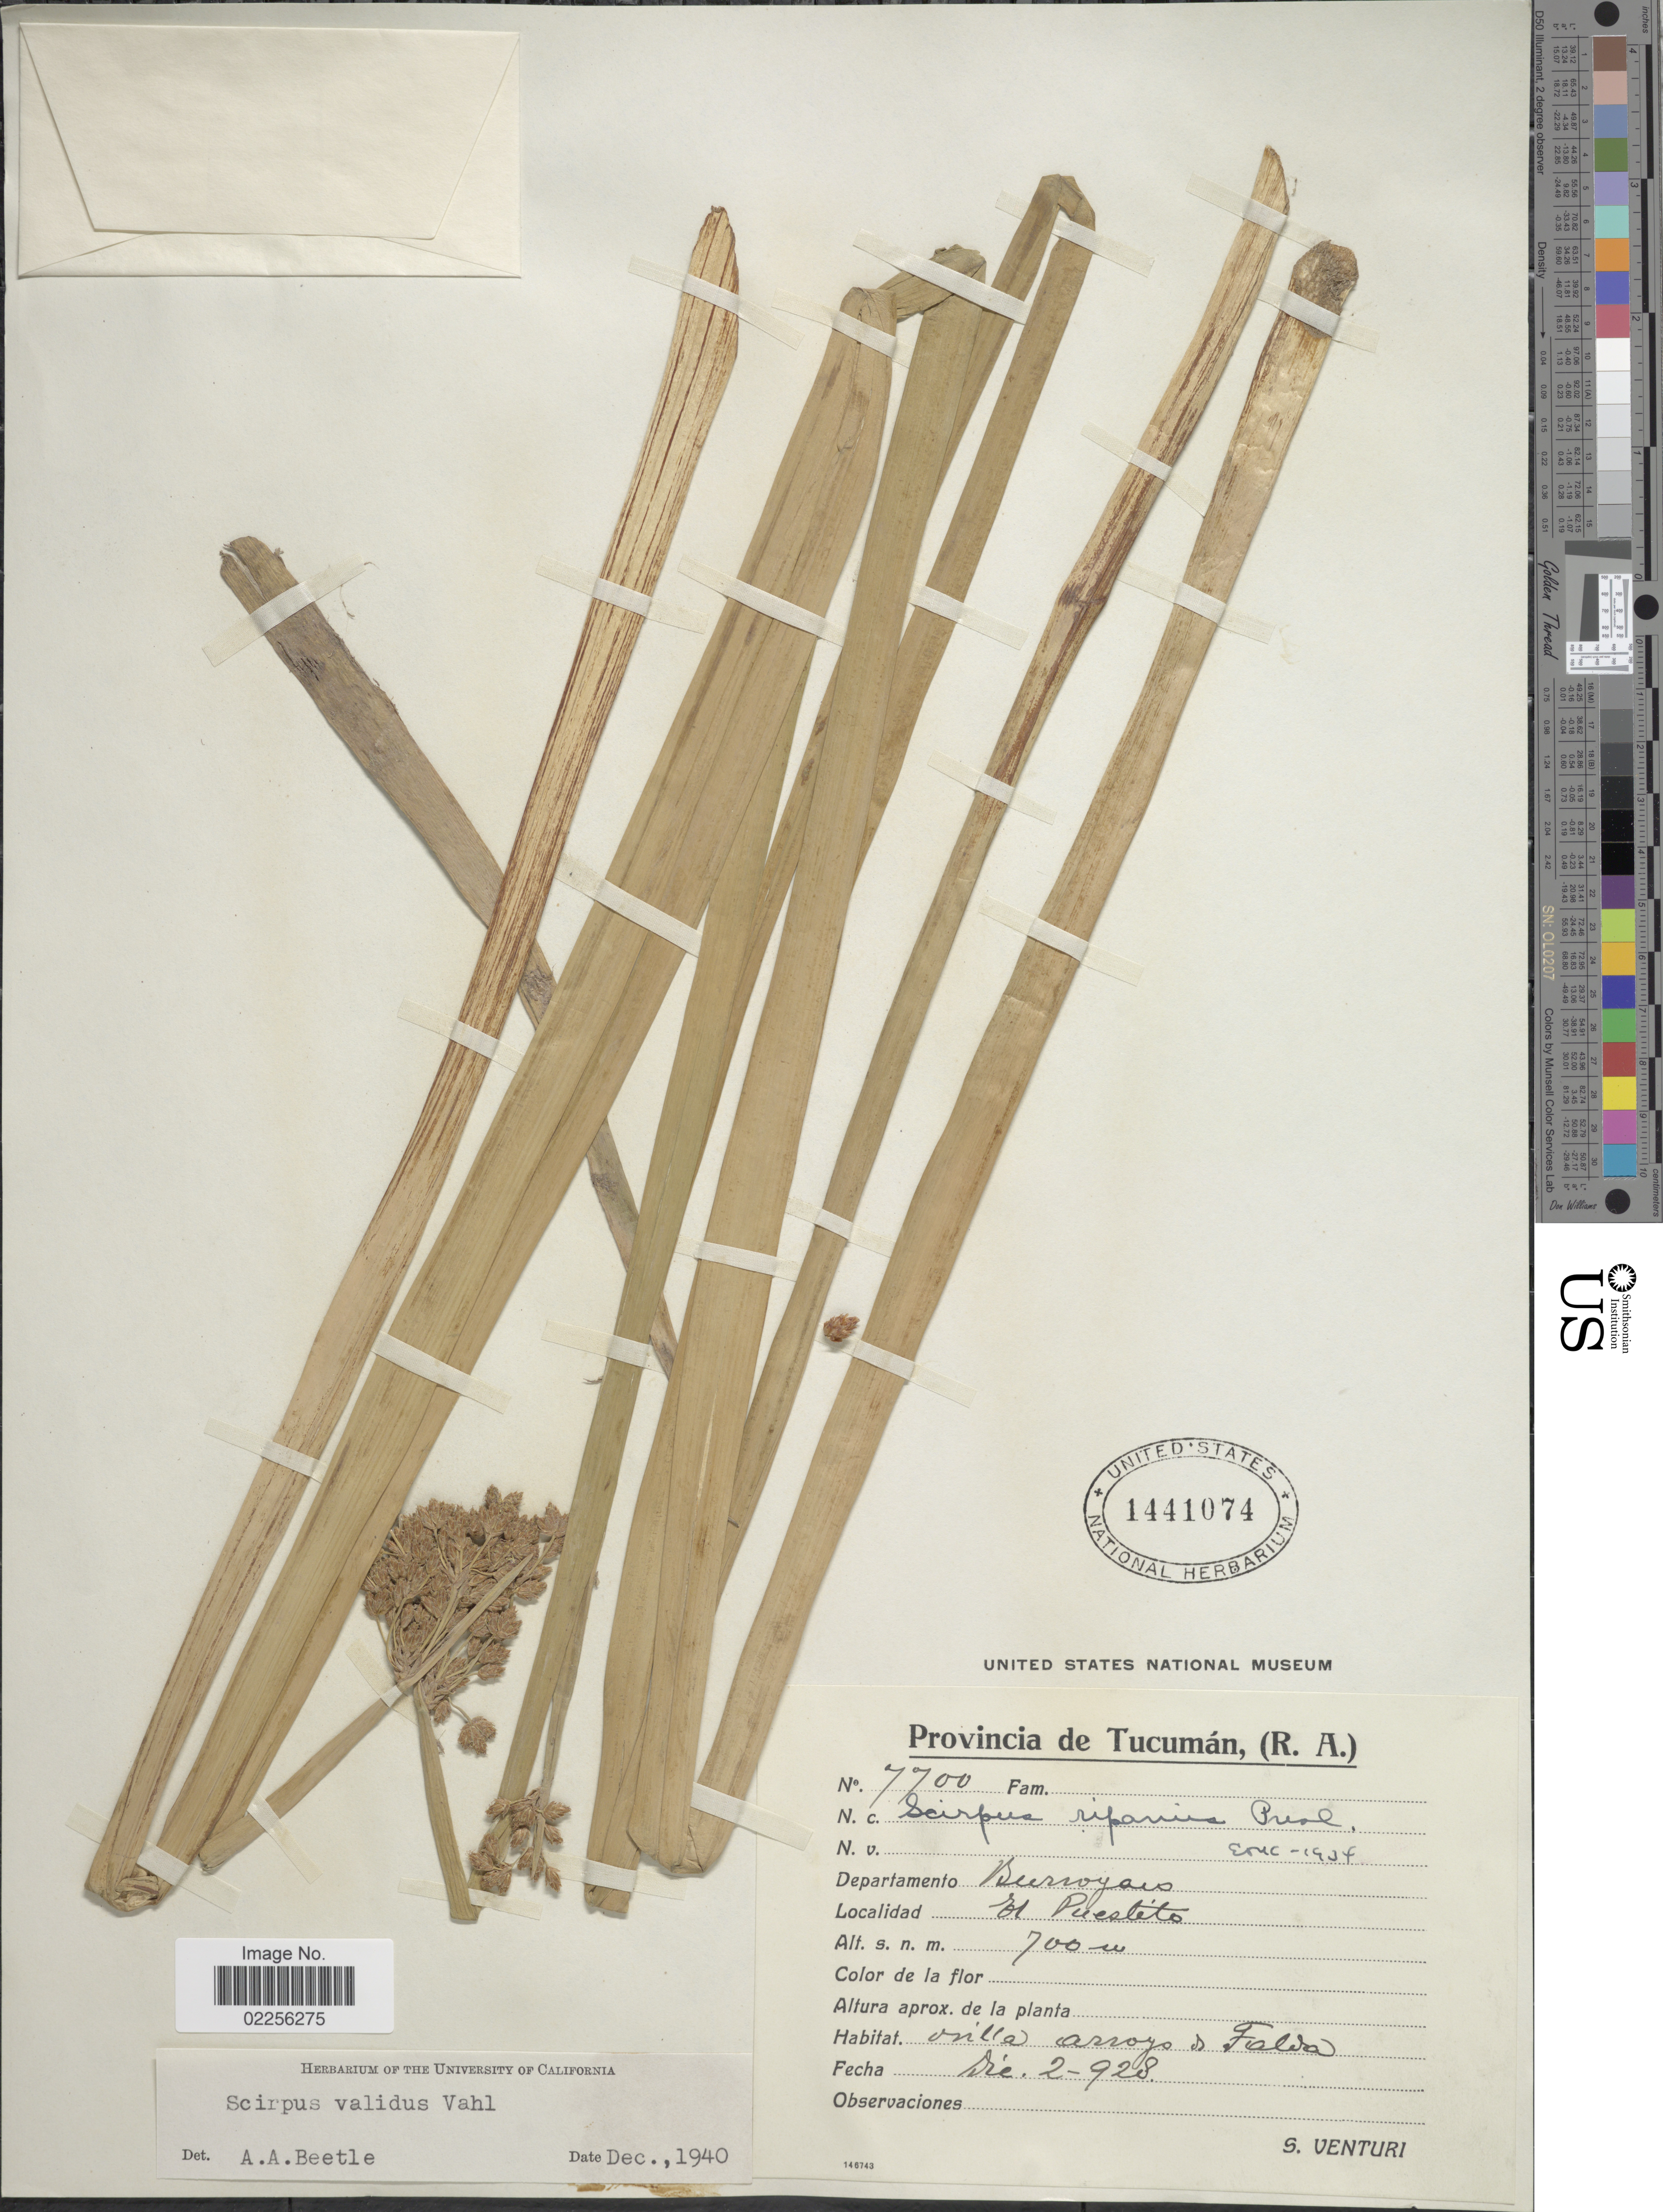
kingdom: Plantae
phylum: Tracheophyta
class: Liliopsida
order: Poales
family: Cyperaceae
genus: Schoenoplectus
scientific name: Schoenoplectus tabernaemontani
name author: (C.C. Gmel.) Palla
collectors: S. Venturi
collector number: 7700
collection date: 1928-12-02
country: Argentina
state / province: Tucuman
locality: (R.A.) Departamento Burroyaco, El Puestito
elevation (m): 700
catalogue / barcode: US 1441074